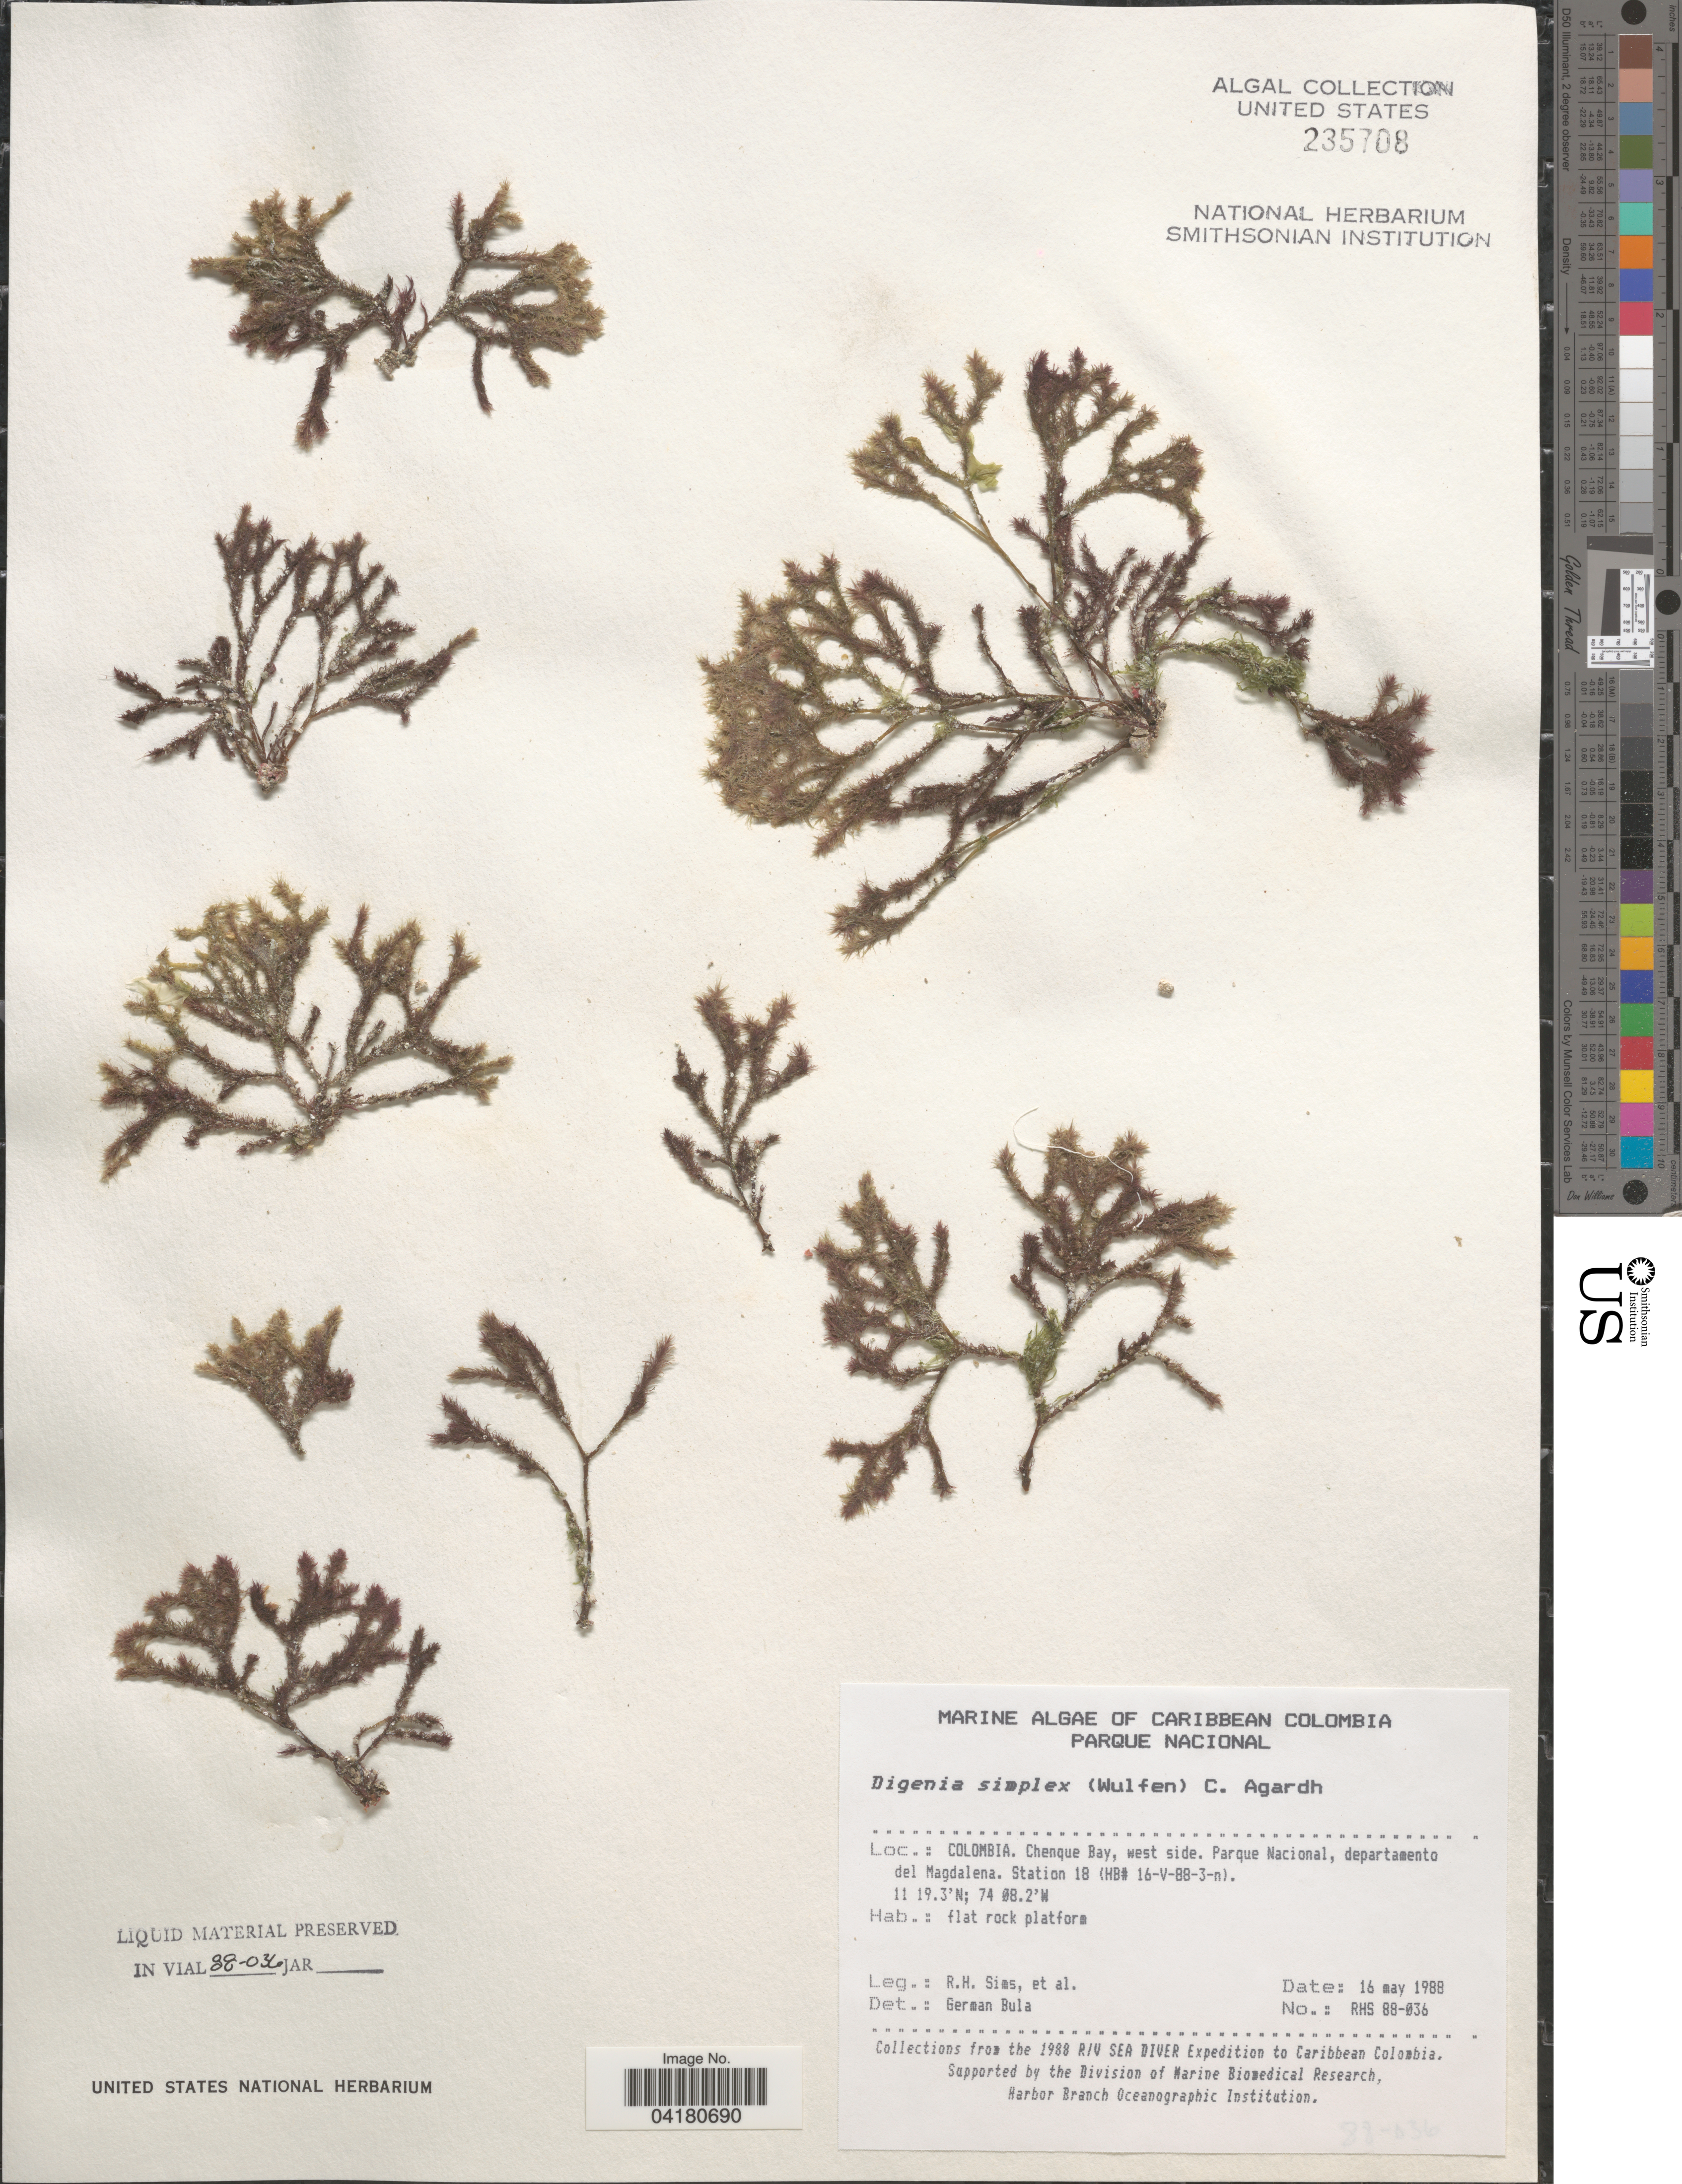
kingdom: Plantae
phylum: Rhodophyta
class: Florideophyceae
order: Ceramiales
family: Rhodomelaceae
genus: Digenea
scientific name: Digenea simplex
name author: (Wulfen) C. Agardh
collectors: R. H. Sims & et al.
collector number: RHS88-036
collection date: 1988-05-16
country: Colombia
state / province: Magdalena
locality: Caribbean Colombia. Chenque Bay, west side. Parque Nacional, departamento del Magdalena. Station 18 (HB# 16-V-88-3-n). The 1988 R/V Sea Diver Expedition to Caribbean Colombia.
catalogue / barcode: US 235708